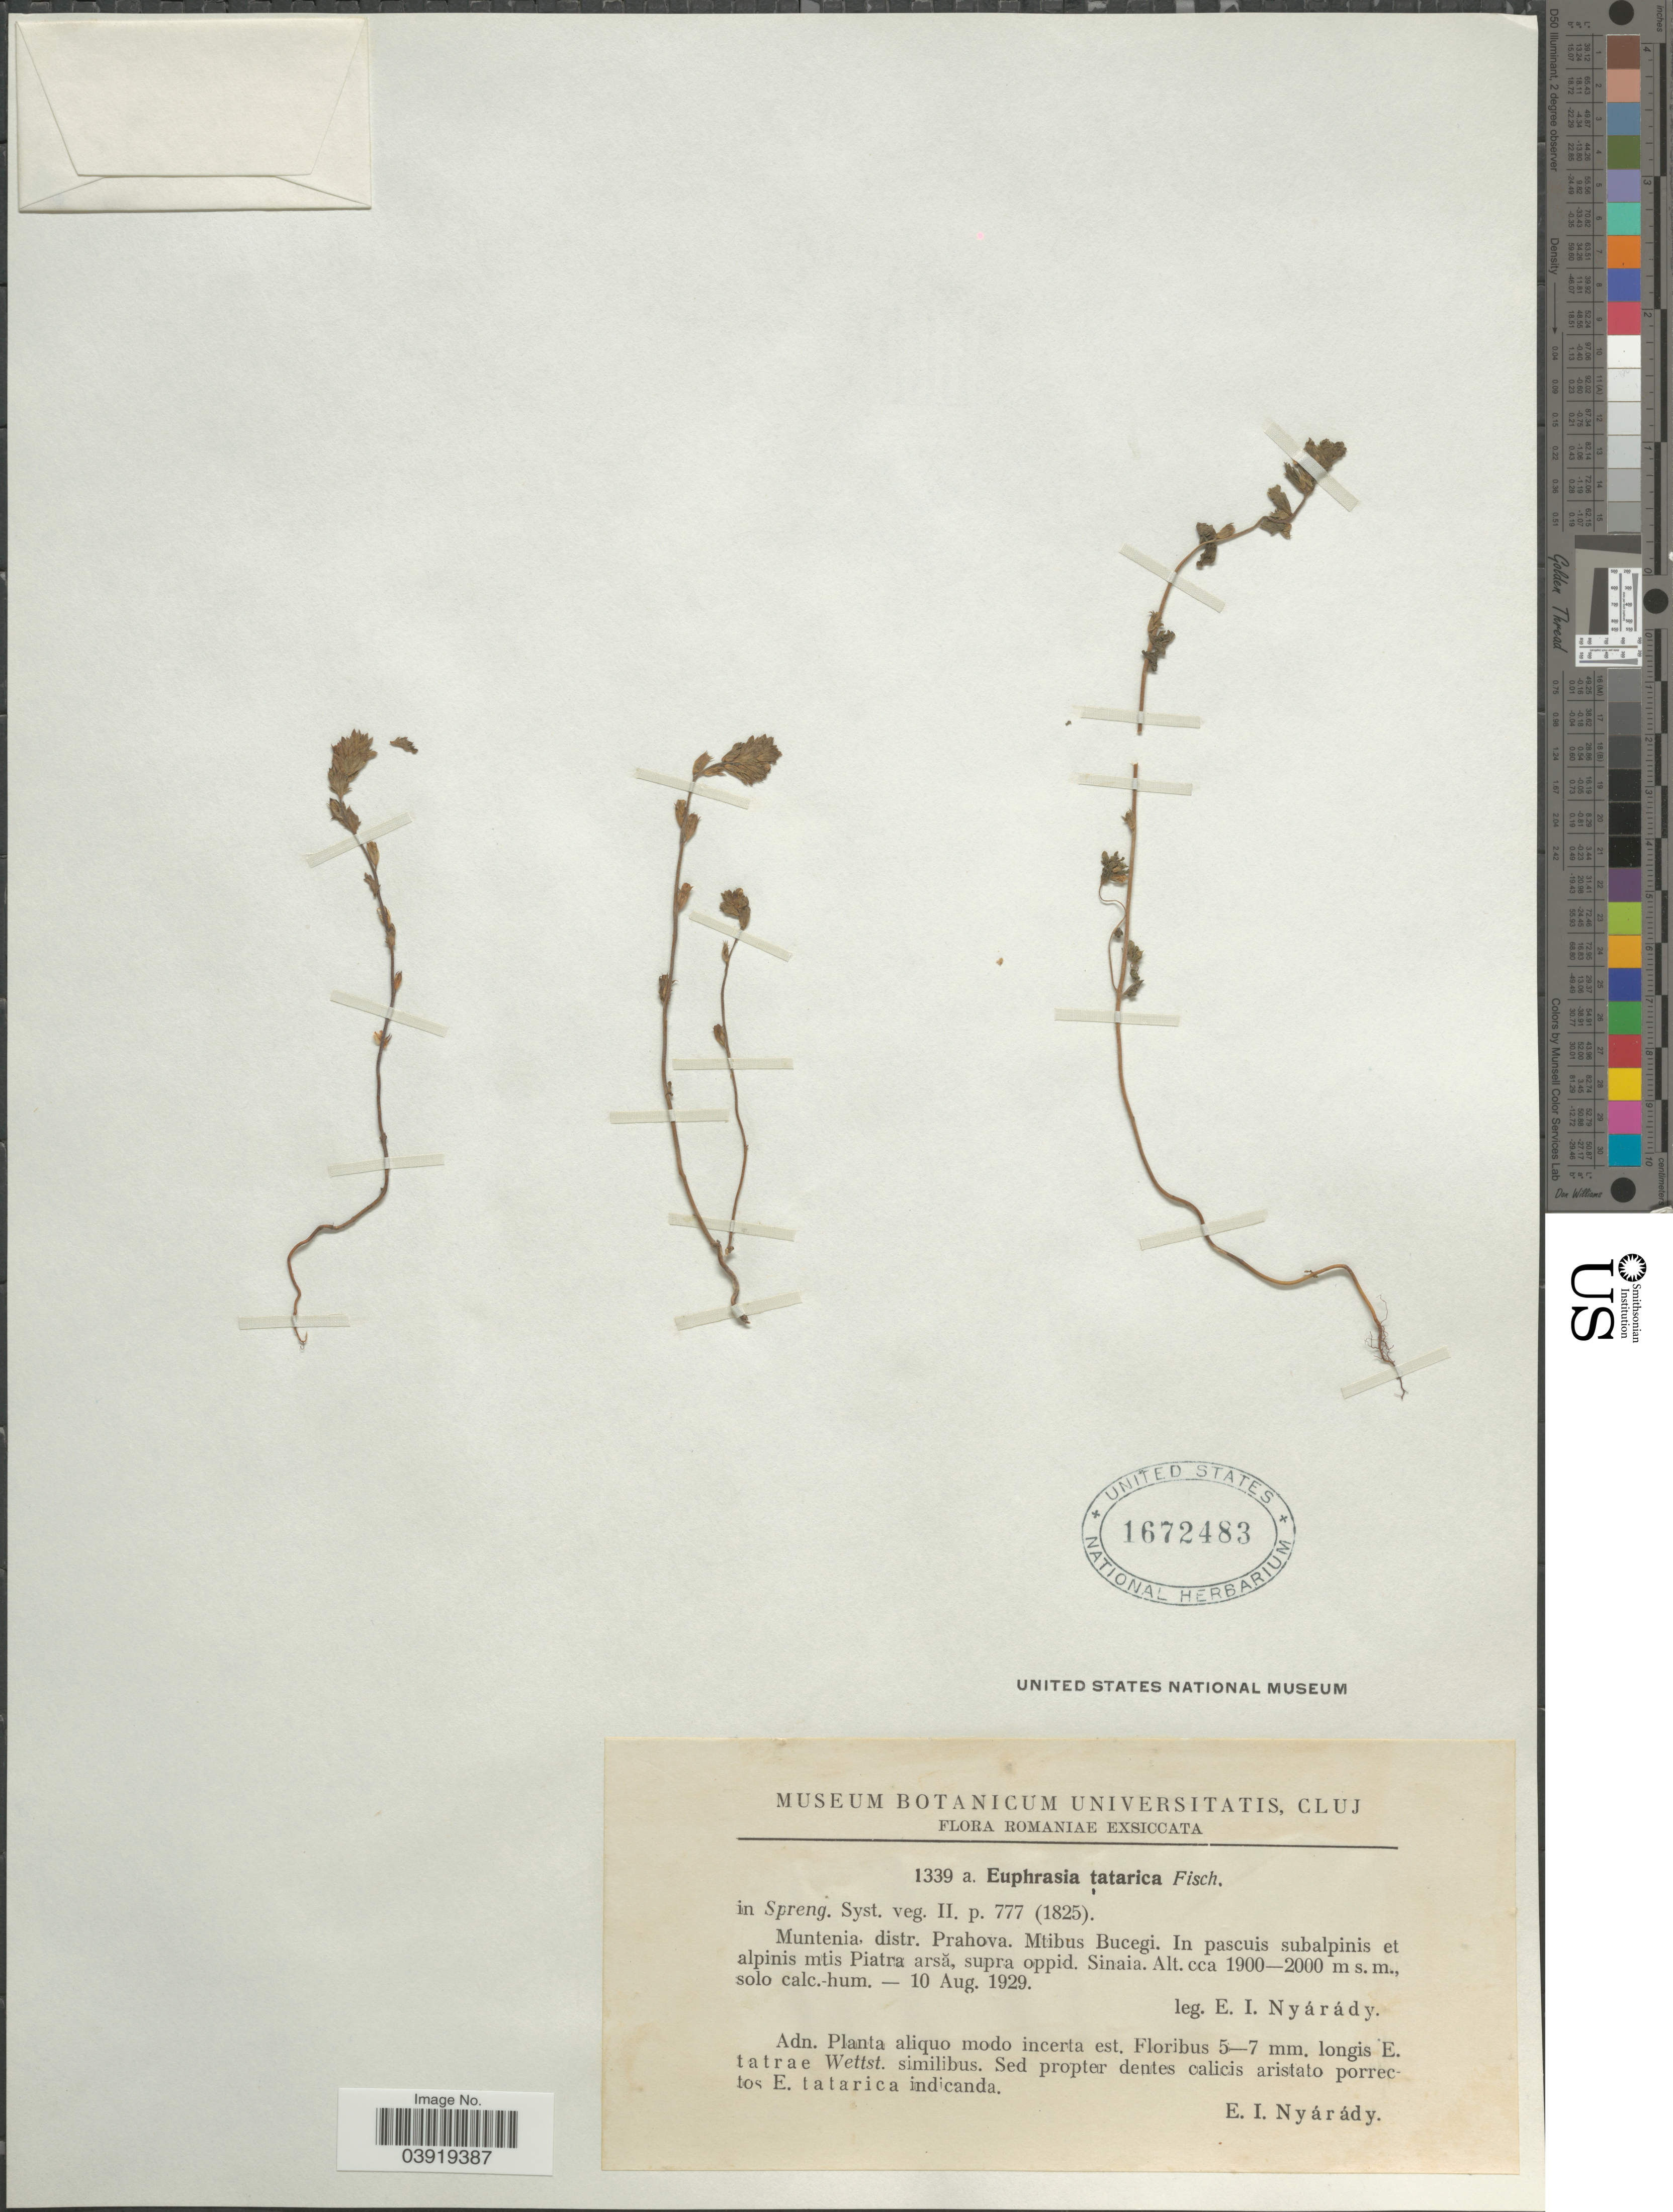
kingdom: Plantae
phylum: Tracheophyta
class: Magnoliopsida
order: Lamiales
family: Orobanchaceae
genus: Euphrasia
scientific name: Euphrasia tatarica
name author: Fisch. ex Spreng.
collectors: E. Nyárády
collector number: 1339a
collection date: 1929-08-10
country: Romania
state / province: Prahova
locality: Muntenia, distr. Prahova. Mtibus Bucegi. In pascuis subalpinis et alpinis mtis Piatra arsa, supra oppid. Sinaia.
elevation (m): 1900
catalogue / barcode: US 1672483